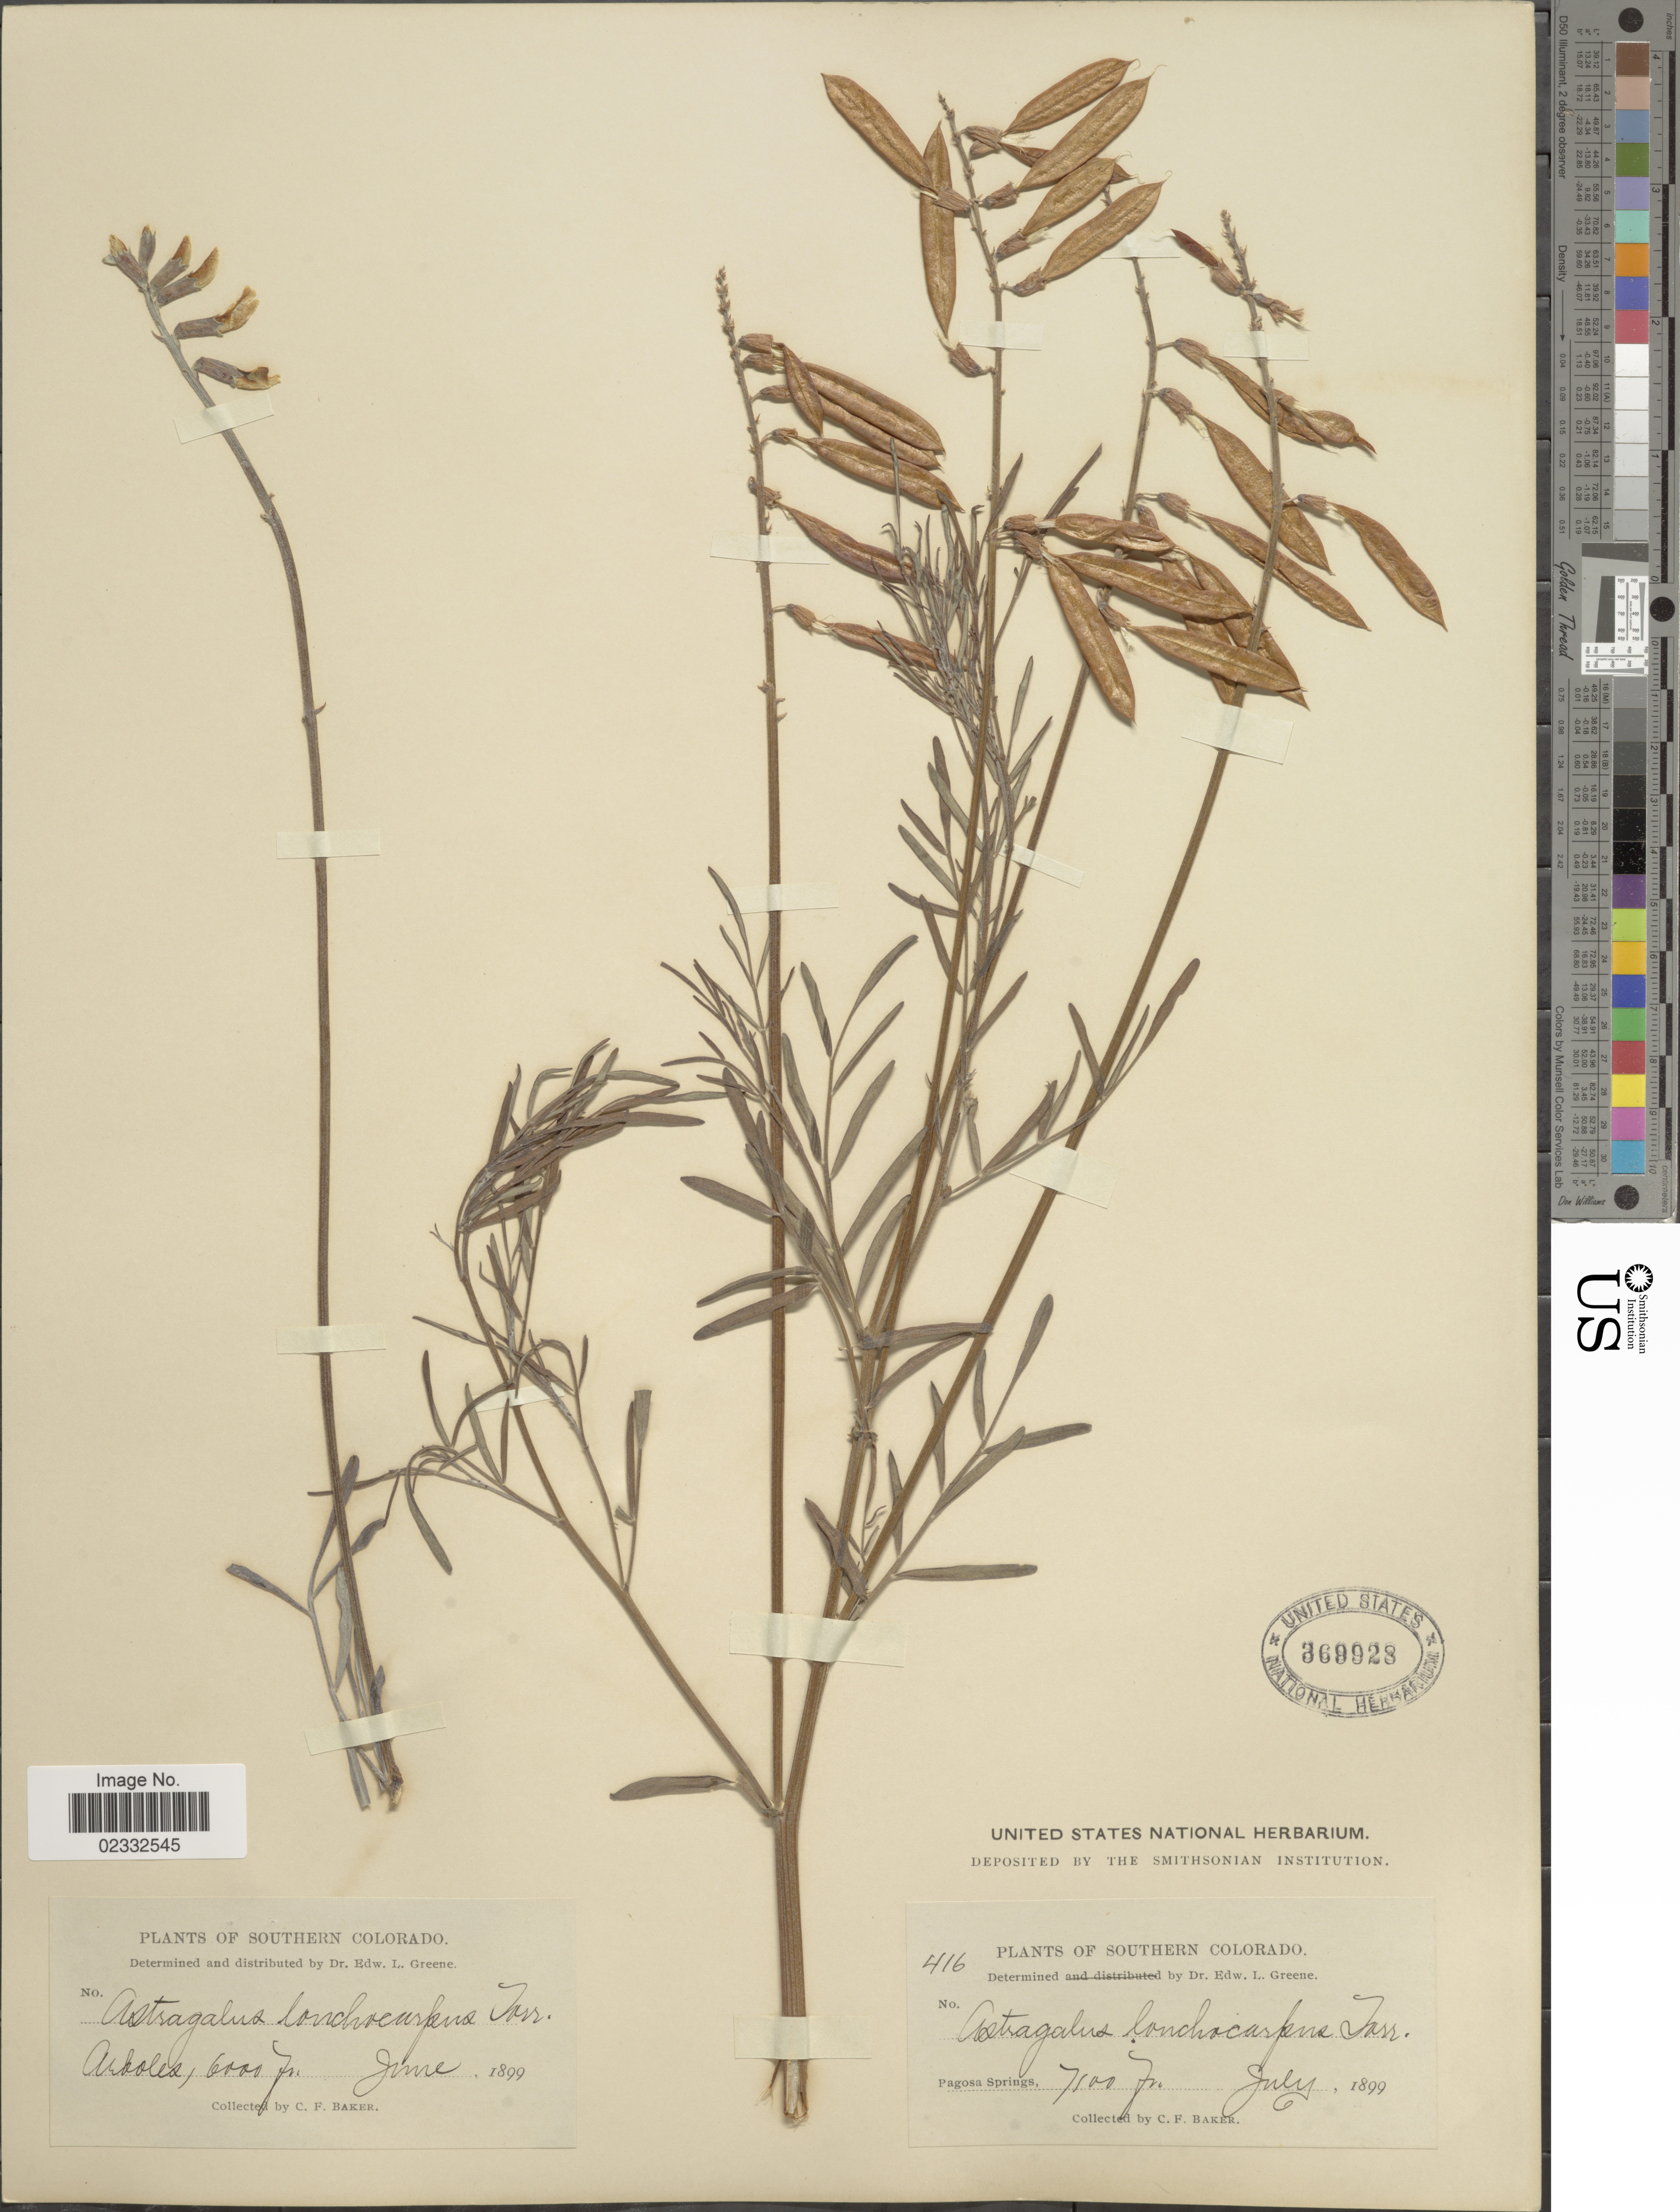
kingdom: Plantae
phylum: Tracheophyta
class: Magnoliopsida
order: Fabales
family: Fabaceae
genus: Astragalus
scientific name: Astragalus lonchocarpus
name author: Torr.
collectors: C. F. Baker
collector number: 416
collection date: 1899-06/1899-07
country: United States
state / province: Colorado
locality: Southern Colorado. Arboles (left), Pagosa Springs (right).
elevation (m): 1829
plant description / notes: Corrected "Pagosa Springs. Arkoles" to "Arboles (left), Pagosa Springs (right)"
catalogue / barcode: US 369928